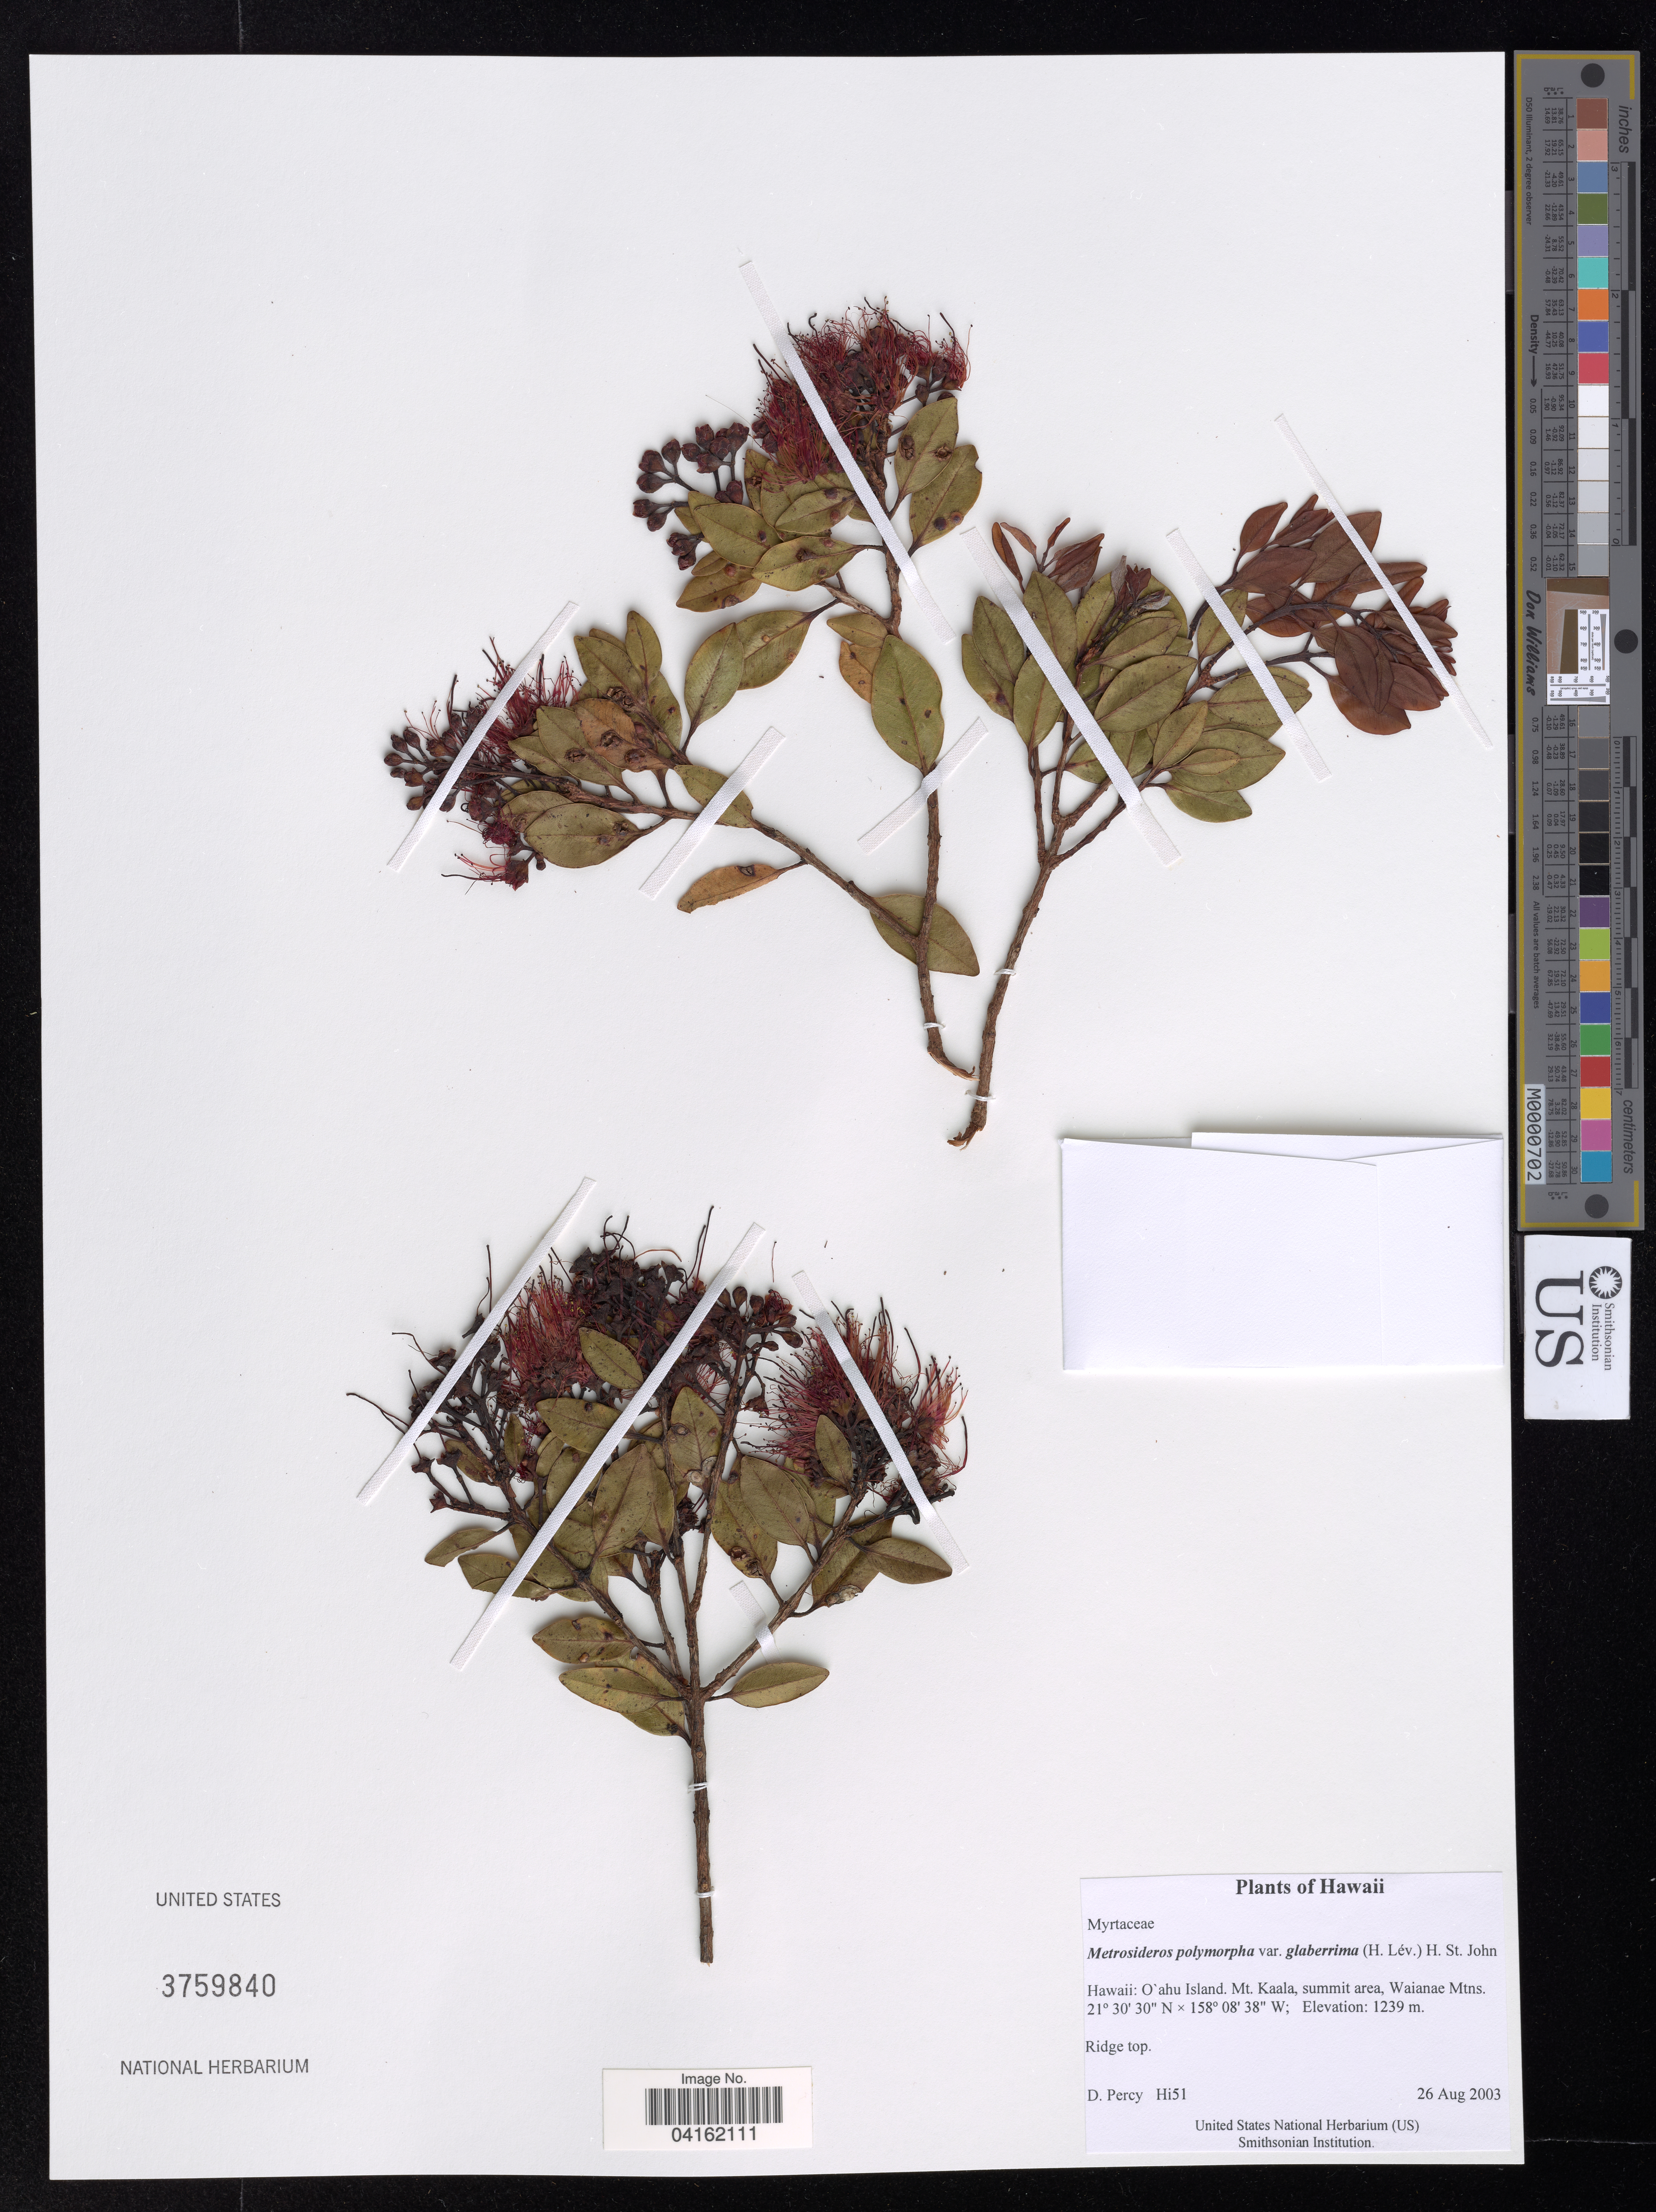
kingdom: Plantae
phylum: Tracheophyta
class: Magnoliopsida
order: Myrtales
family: Myrtaceae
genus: Metrosideros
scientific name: Metrosideros polymorpha var. glaberrima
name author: (H. Lév.) H. St. John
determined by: Percy, D. M.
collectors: D. Percy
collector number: Hi51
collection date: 2003-08-26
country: United States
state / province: Hawaii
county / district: Honolulu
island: Oahu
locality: Mt. Kaala, summit area, Waianae Mtns.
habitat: Ridge top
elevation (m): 1239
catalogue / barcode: US 3759840